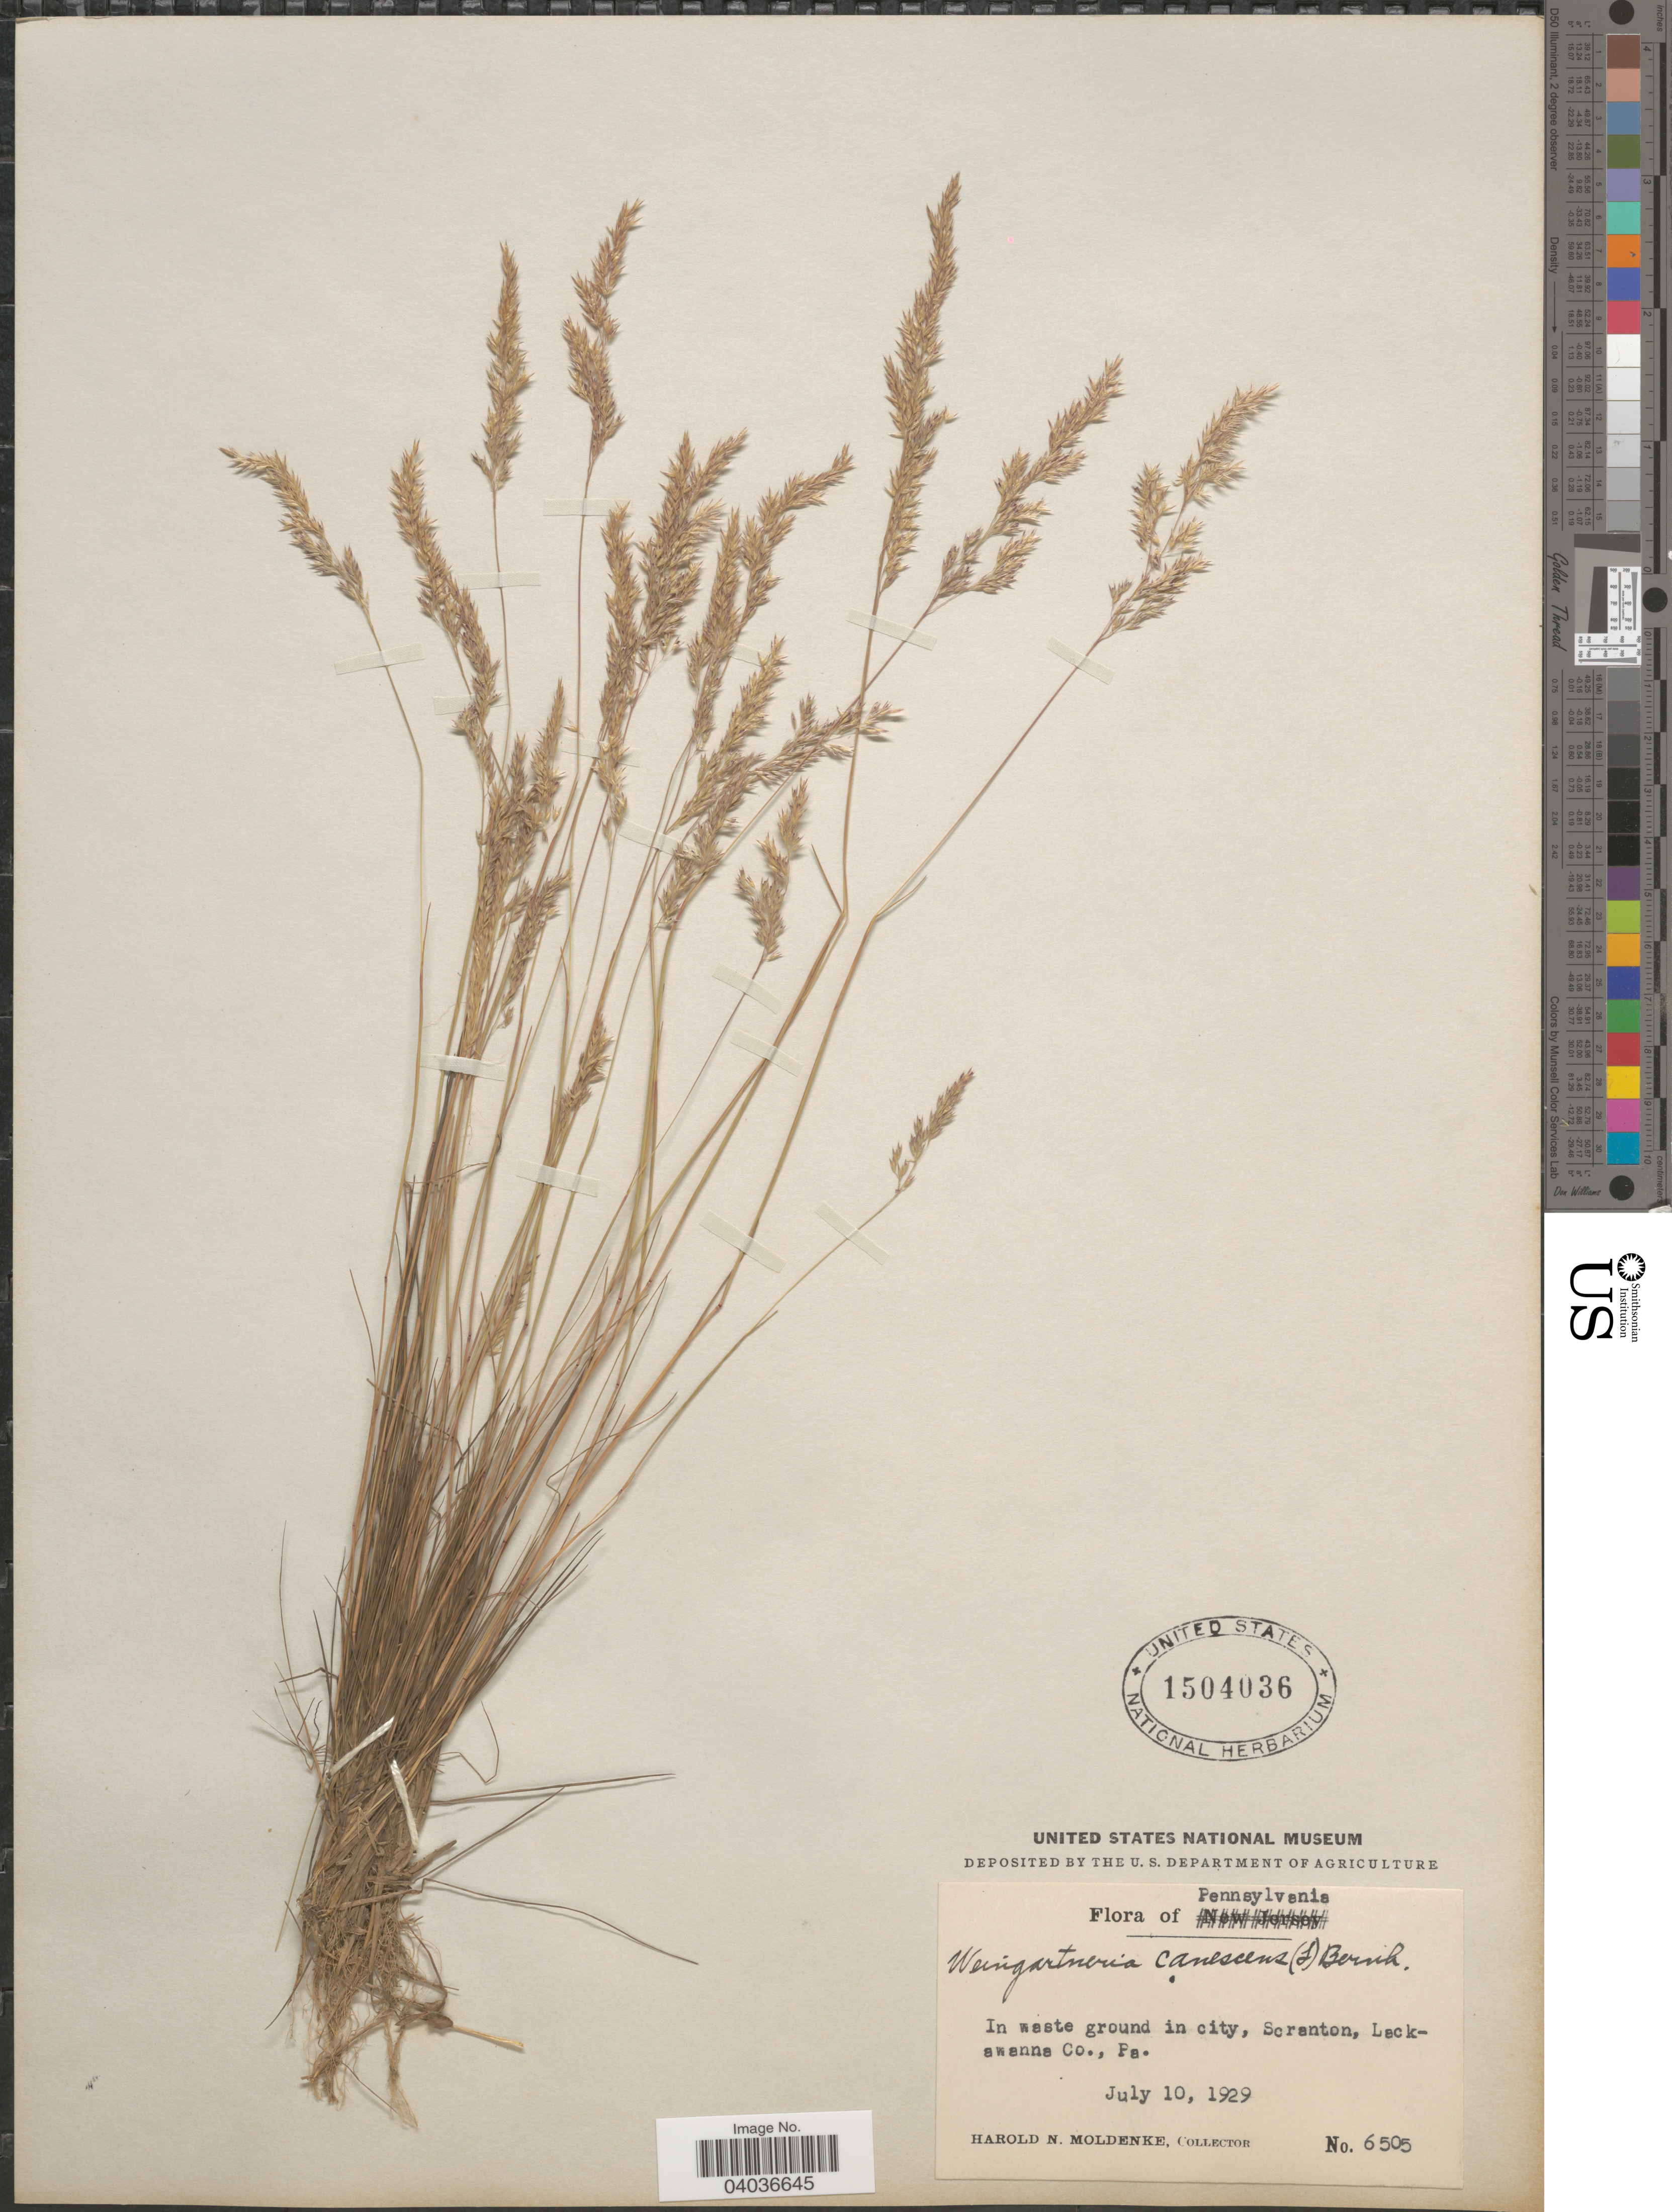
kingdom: Plantae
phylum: Tracheophyta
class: Liliopsida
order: Poales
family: Poaceae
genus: Corynephorus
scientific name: Corynephorus canescens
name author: (L, MEL) P. Beauv.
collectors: H. N. Moldenke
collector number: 6505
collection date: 1929-07-10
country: United States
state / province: Pennsylvania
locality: In waste ground in city, Scranton, Lackawanna Co.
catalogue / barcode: US 1504036